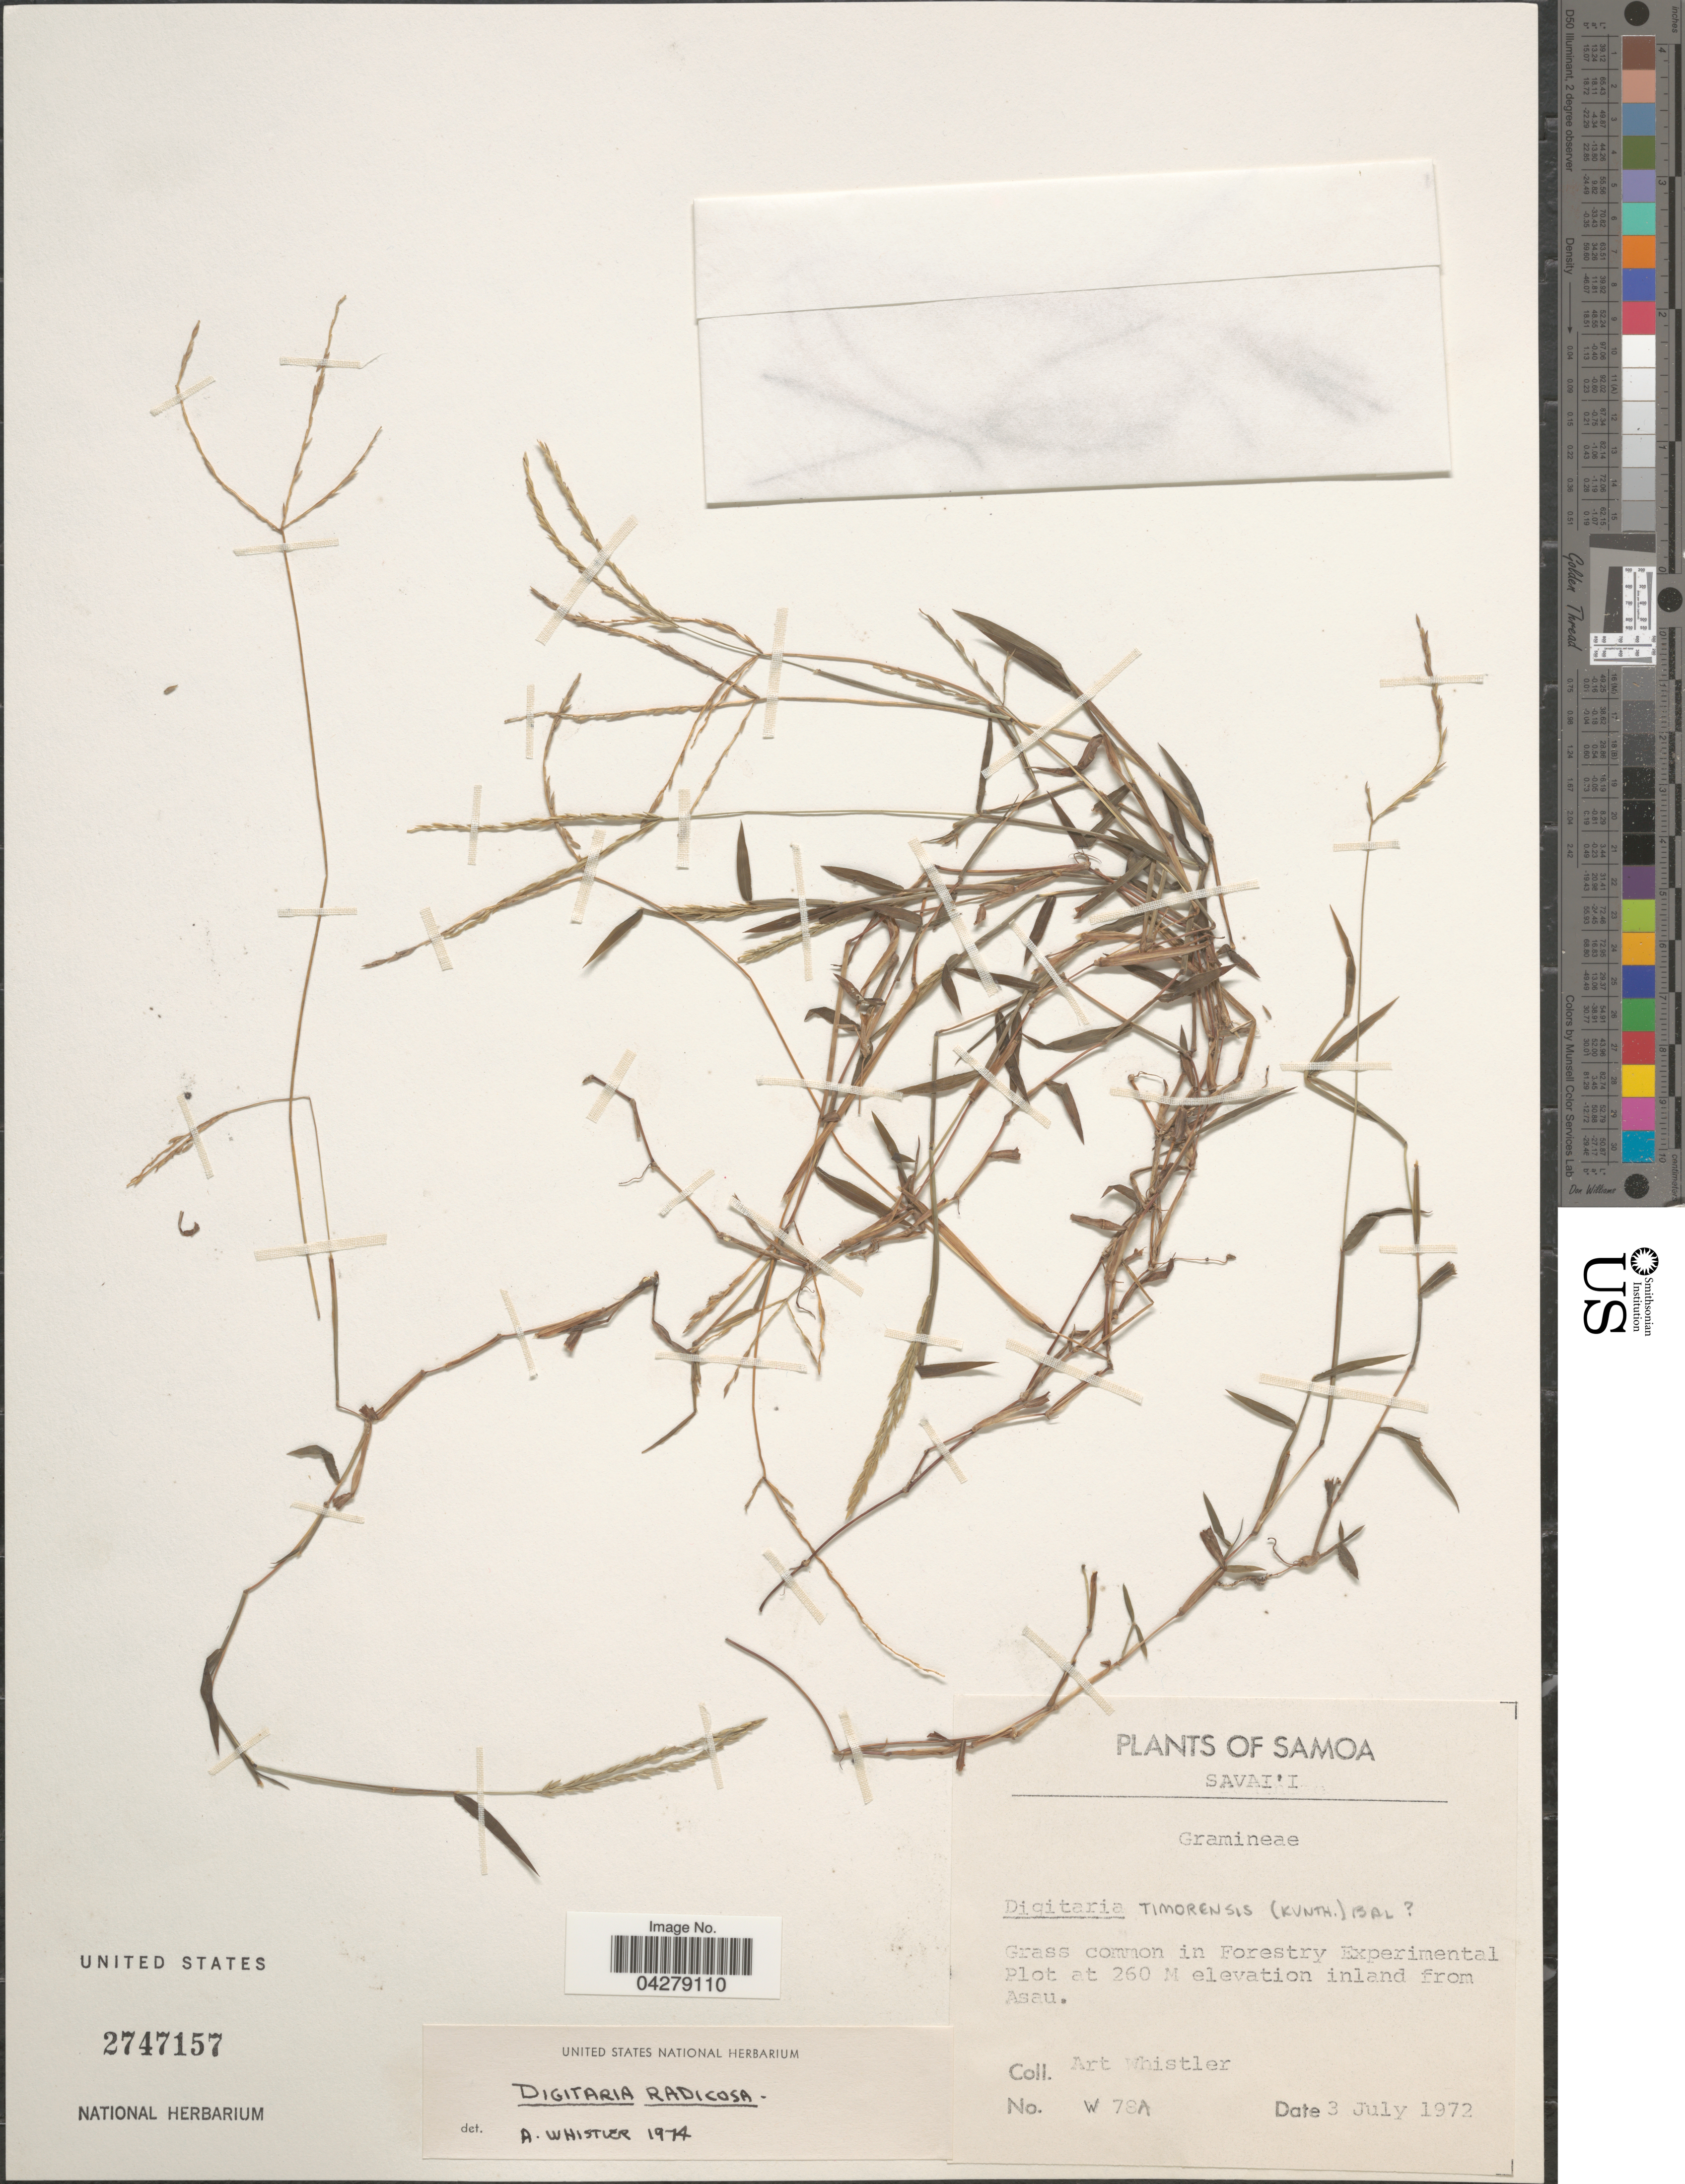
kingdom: Plantae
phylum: Tracheophyta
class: Liliopsida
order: Poales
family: Poaceae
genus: Digitaria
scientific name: Digitaria radicosa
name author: (J. Presl) Miq.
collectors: A. Whistler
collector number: W78A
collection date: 1972-07-03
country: Samoa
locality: Savai'i. Grass common in Forestry Experimental Plot from Asau.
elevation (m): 260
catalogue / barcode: US 2747157